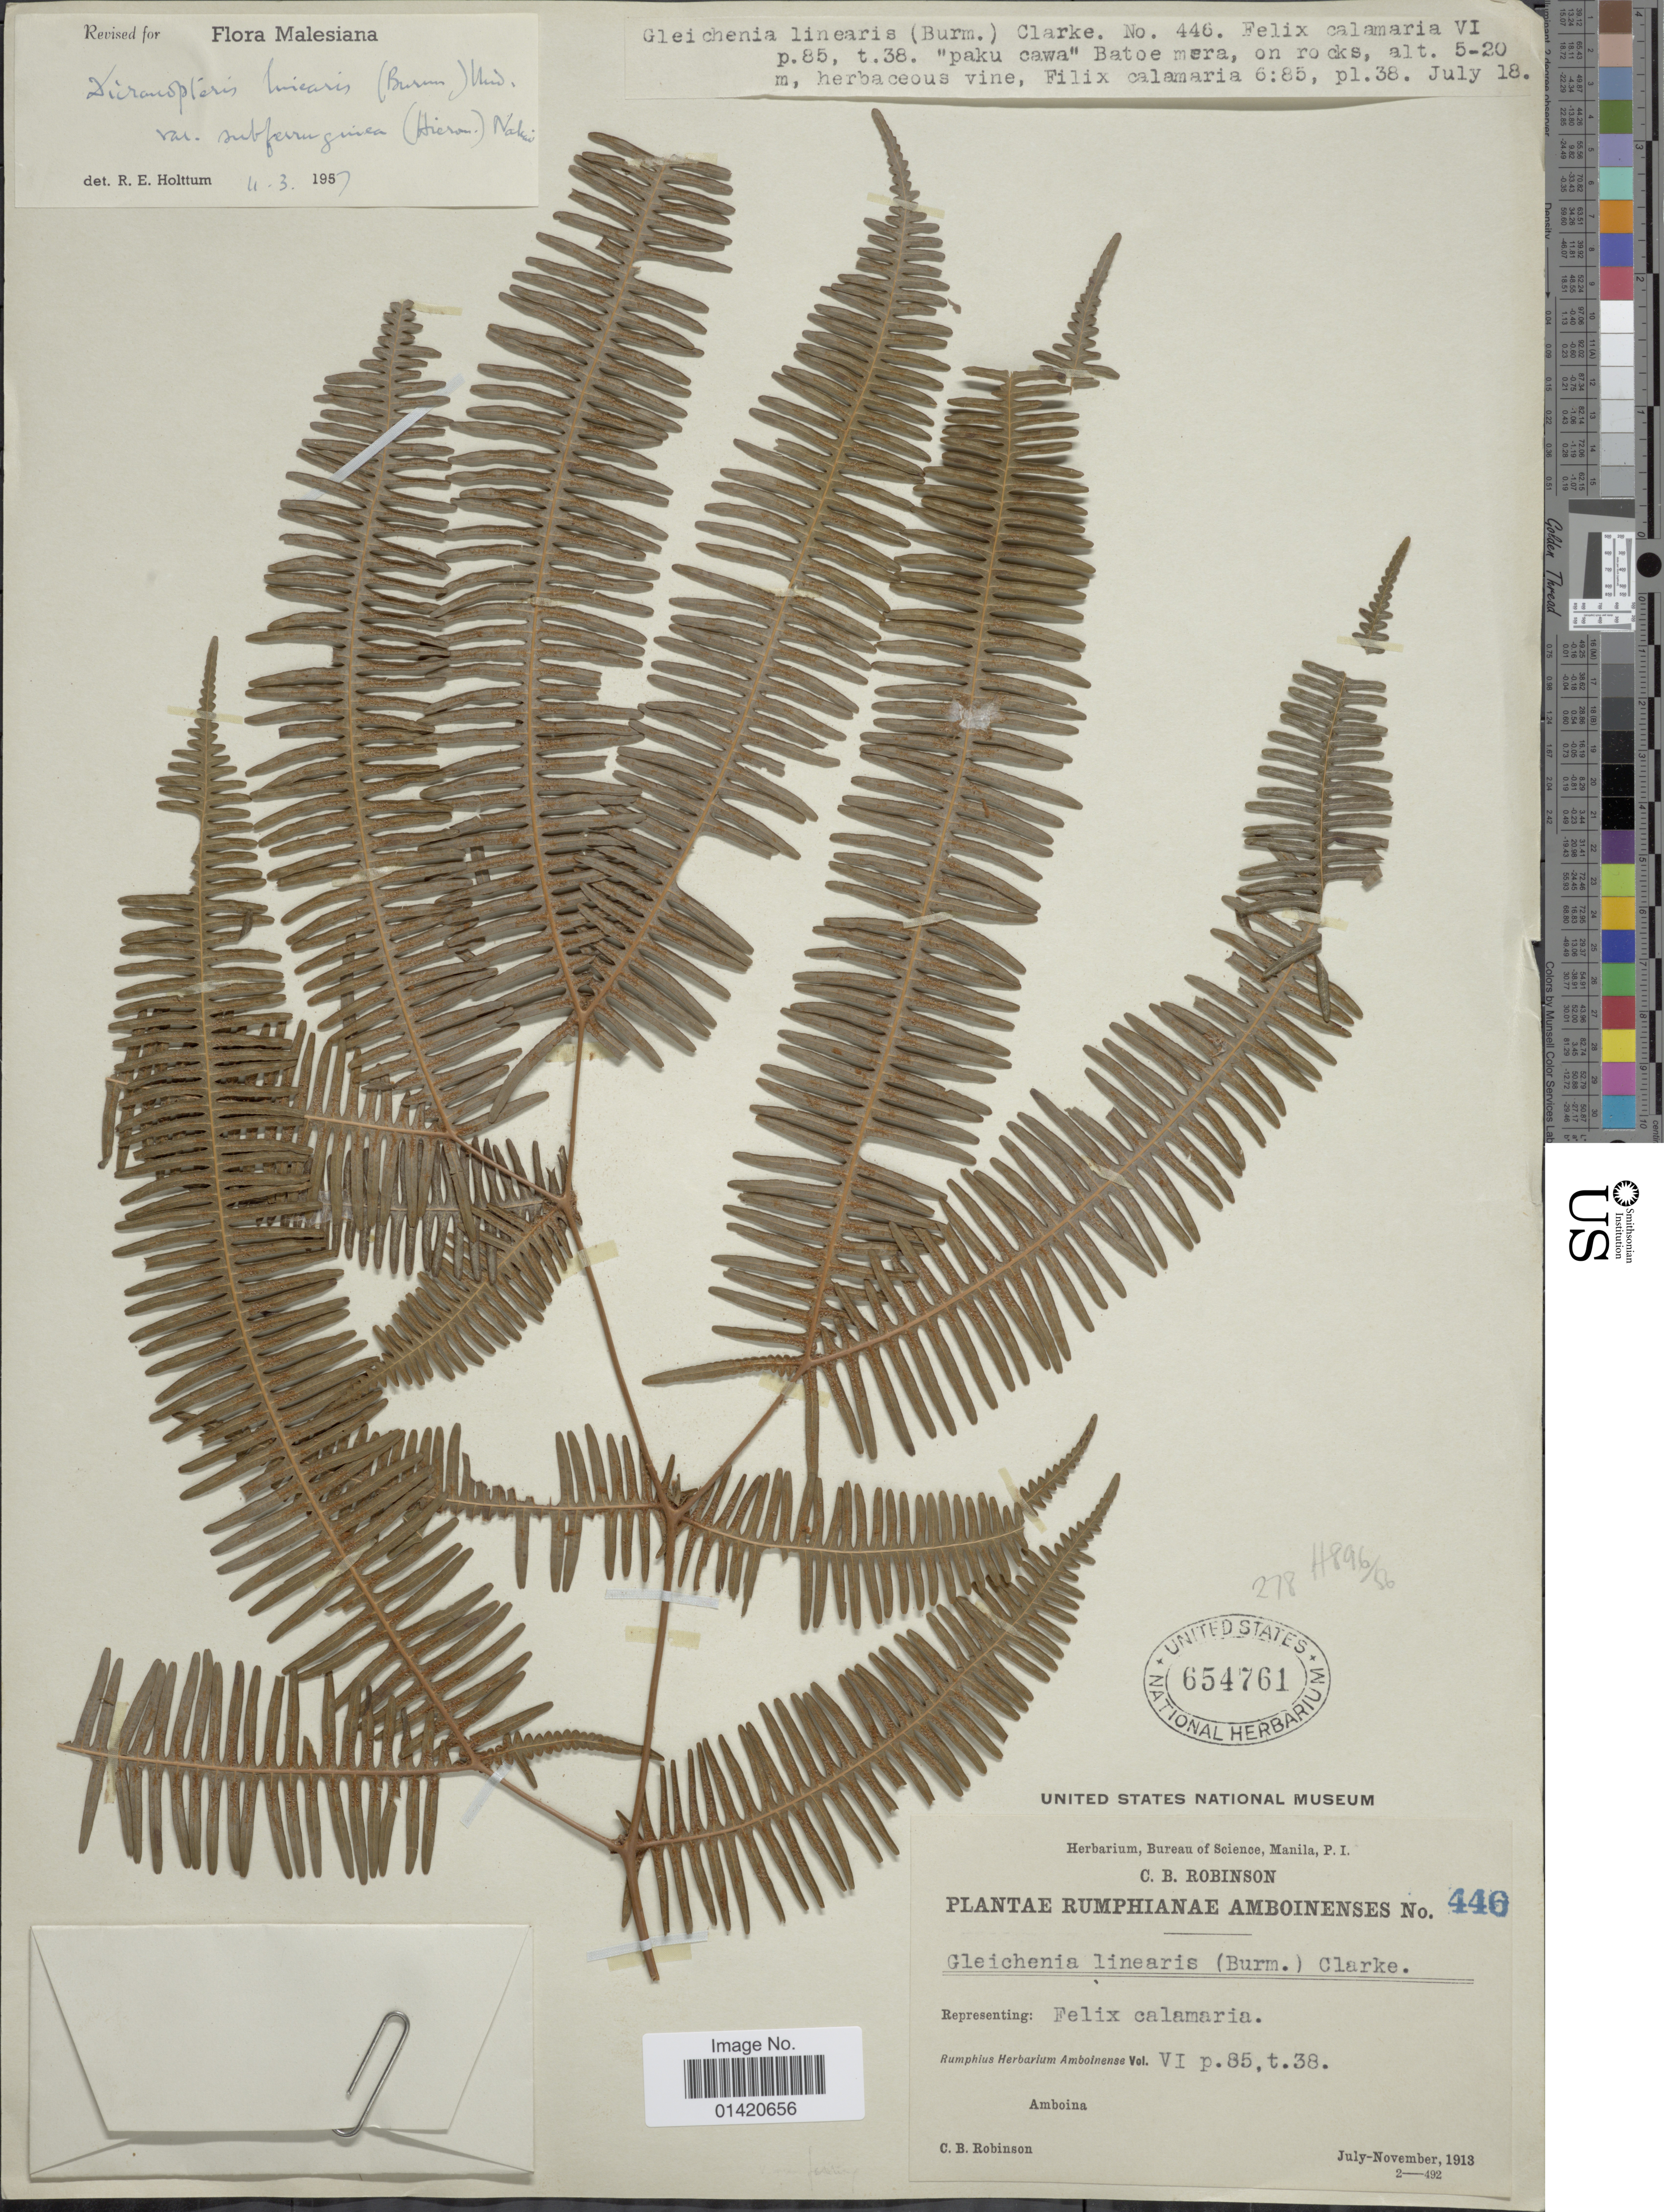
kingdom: Plantae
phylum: Tracheophyta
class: Polypodiopsida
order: Gleicheniales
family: Gleicheniaceae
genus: Dicranopteris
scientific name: Dicranopteris linearis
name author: (Burm. f.) Underw.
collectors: C. Robinson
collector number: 446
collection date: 1913-07/1913-11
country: Indonesia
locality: Amboina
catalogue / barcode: US 654761